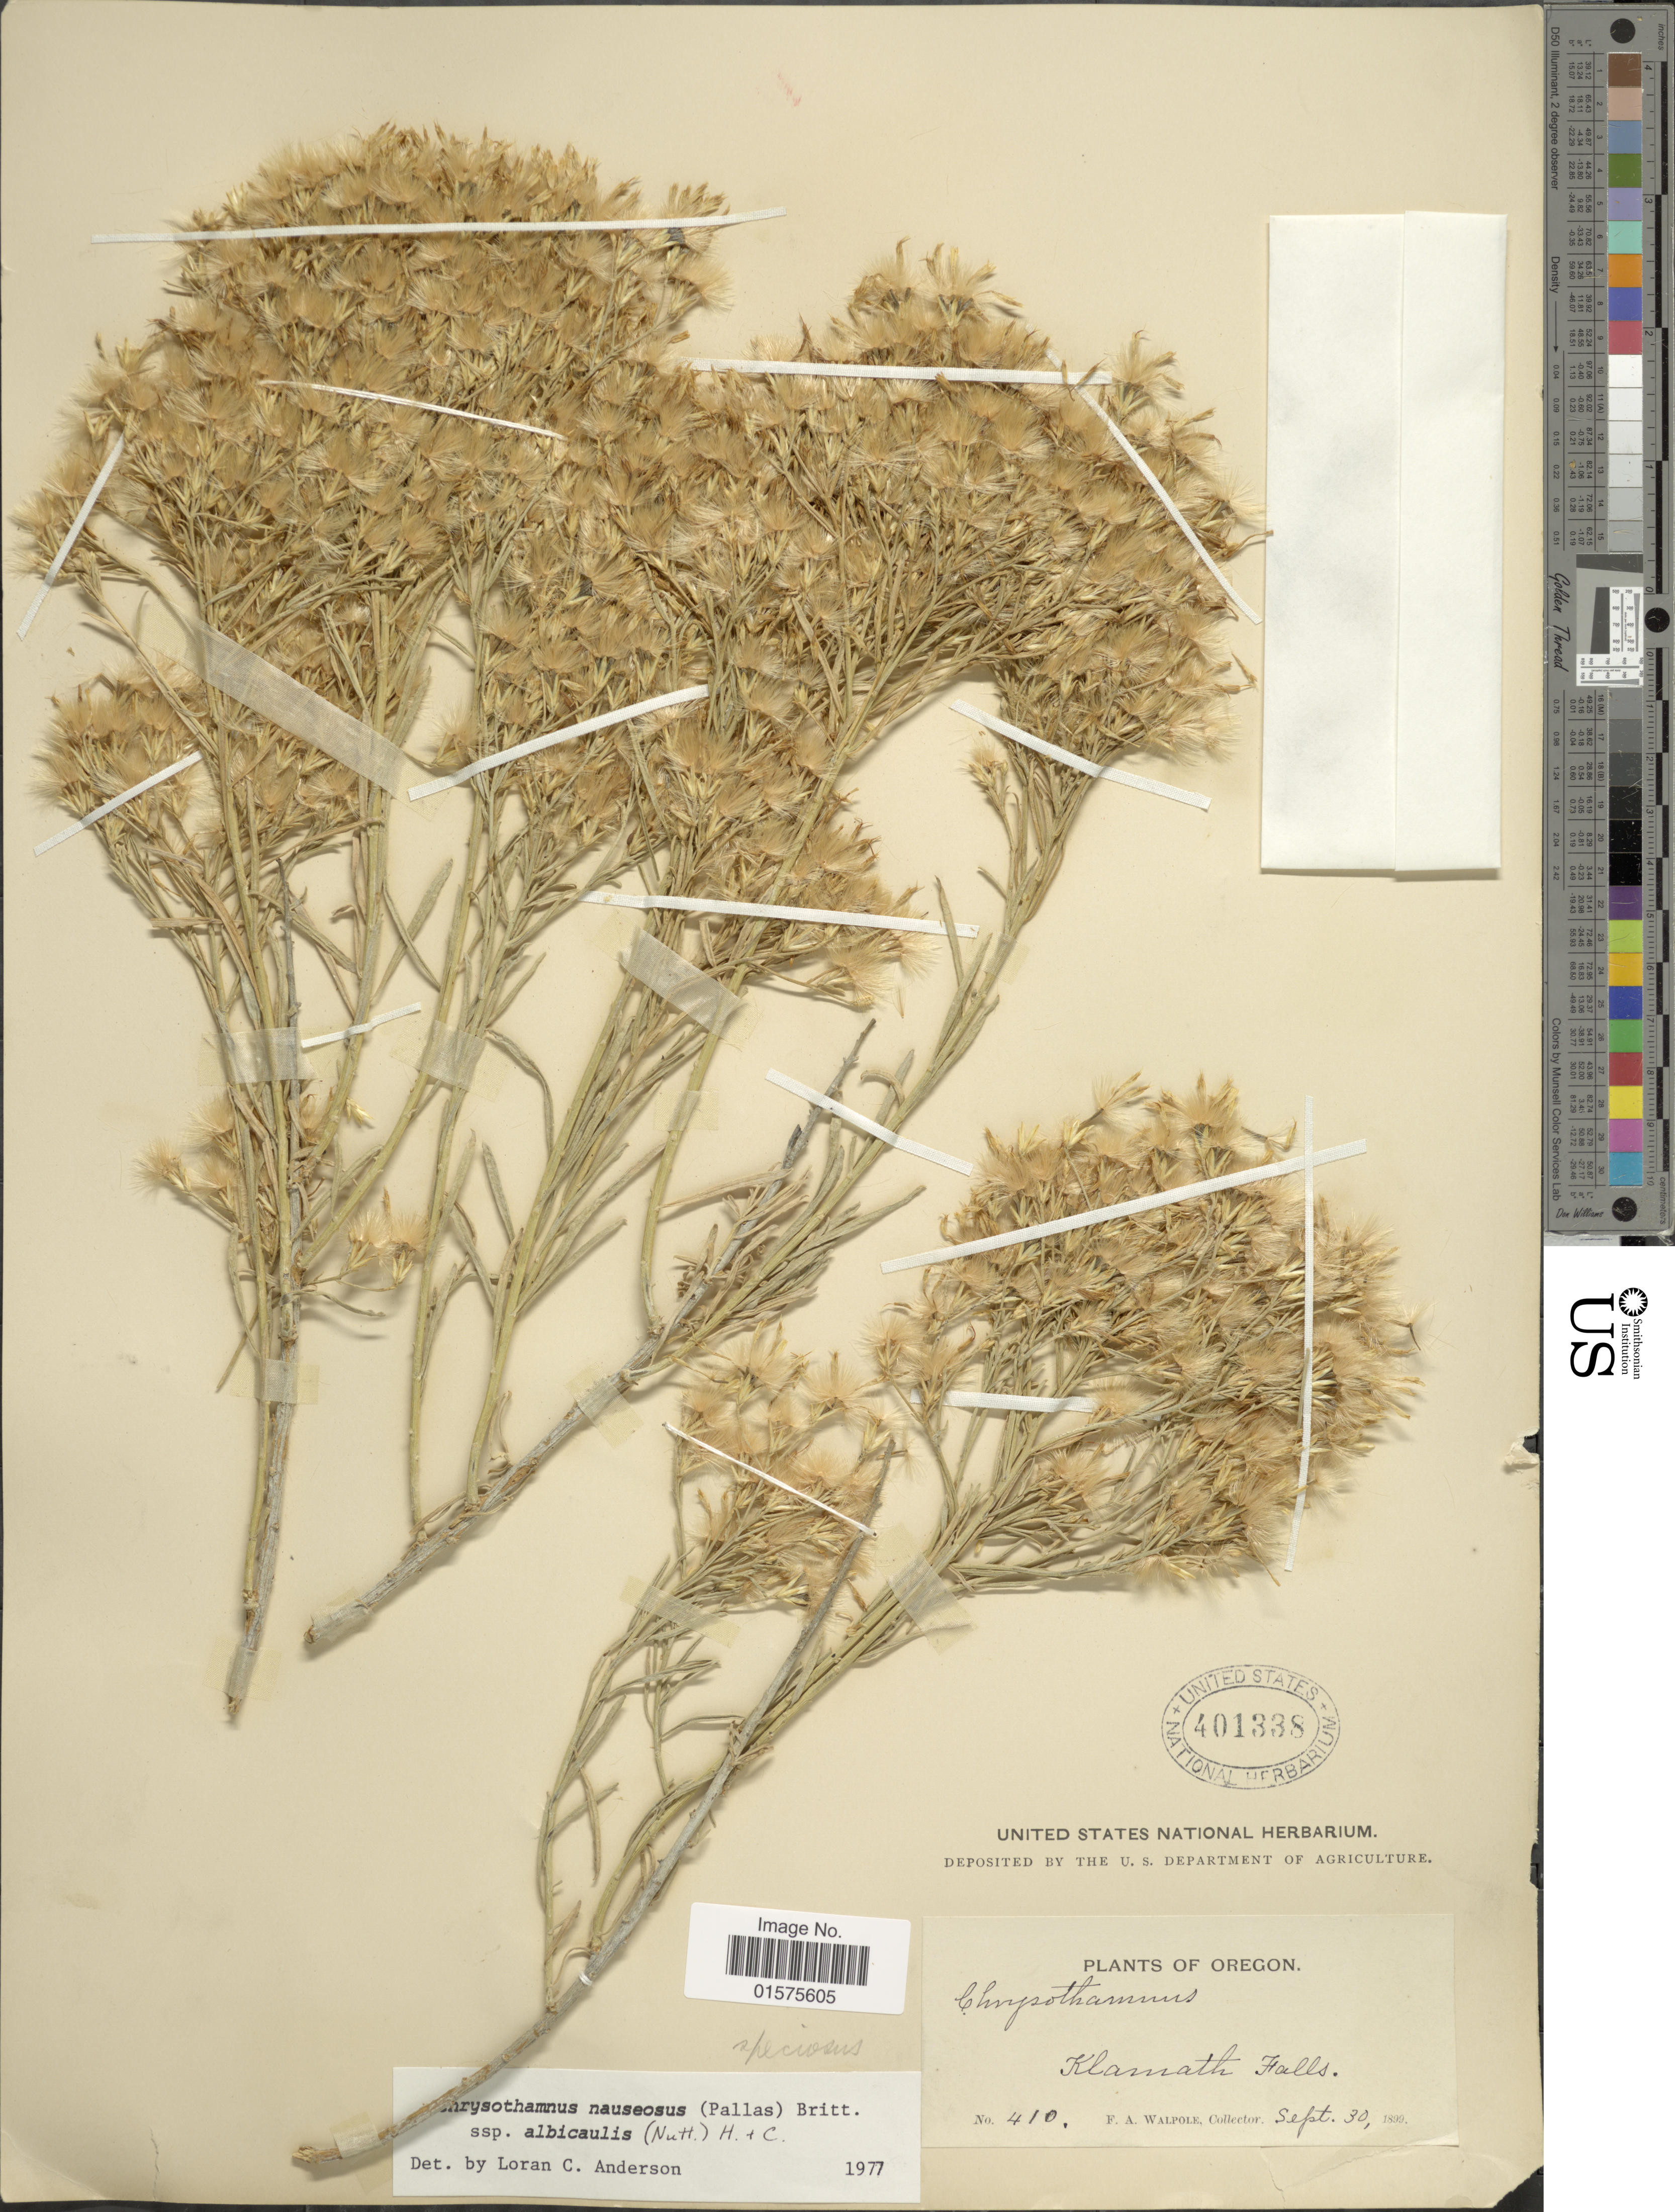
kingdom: Plantae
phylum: Tracheophyta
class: Magnoliopsida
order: Asterales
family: Asteraceae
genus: Ericameria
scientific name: Ericameria nauseosa var. speciosa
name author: (Nutt.) G.L. Nesom & G.I. Baird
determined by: Urbatsch, Lowell E., Curator (LSU), Louisiana State University (UNITED STATES)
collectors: F. Walpole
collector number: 410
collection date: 1899-09-30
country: United States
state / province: Oregon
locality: Klamath Falls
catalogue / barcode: US 401338